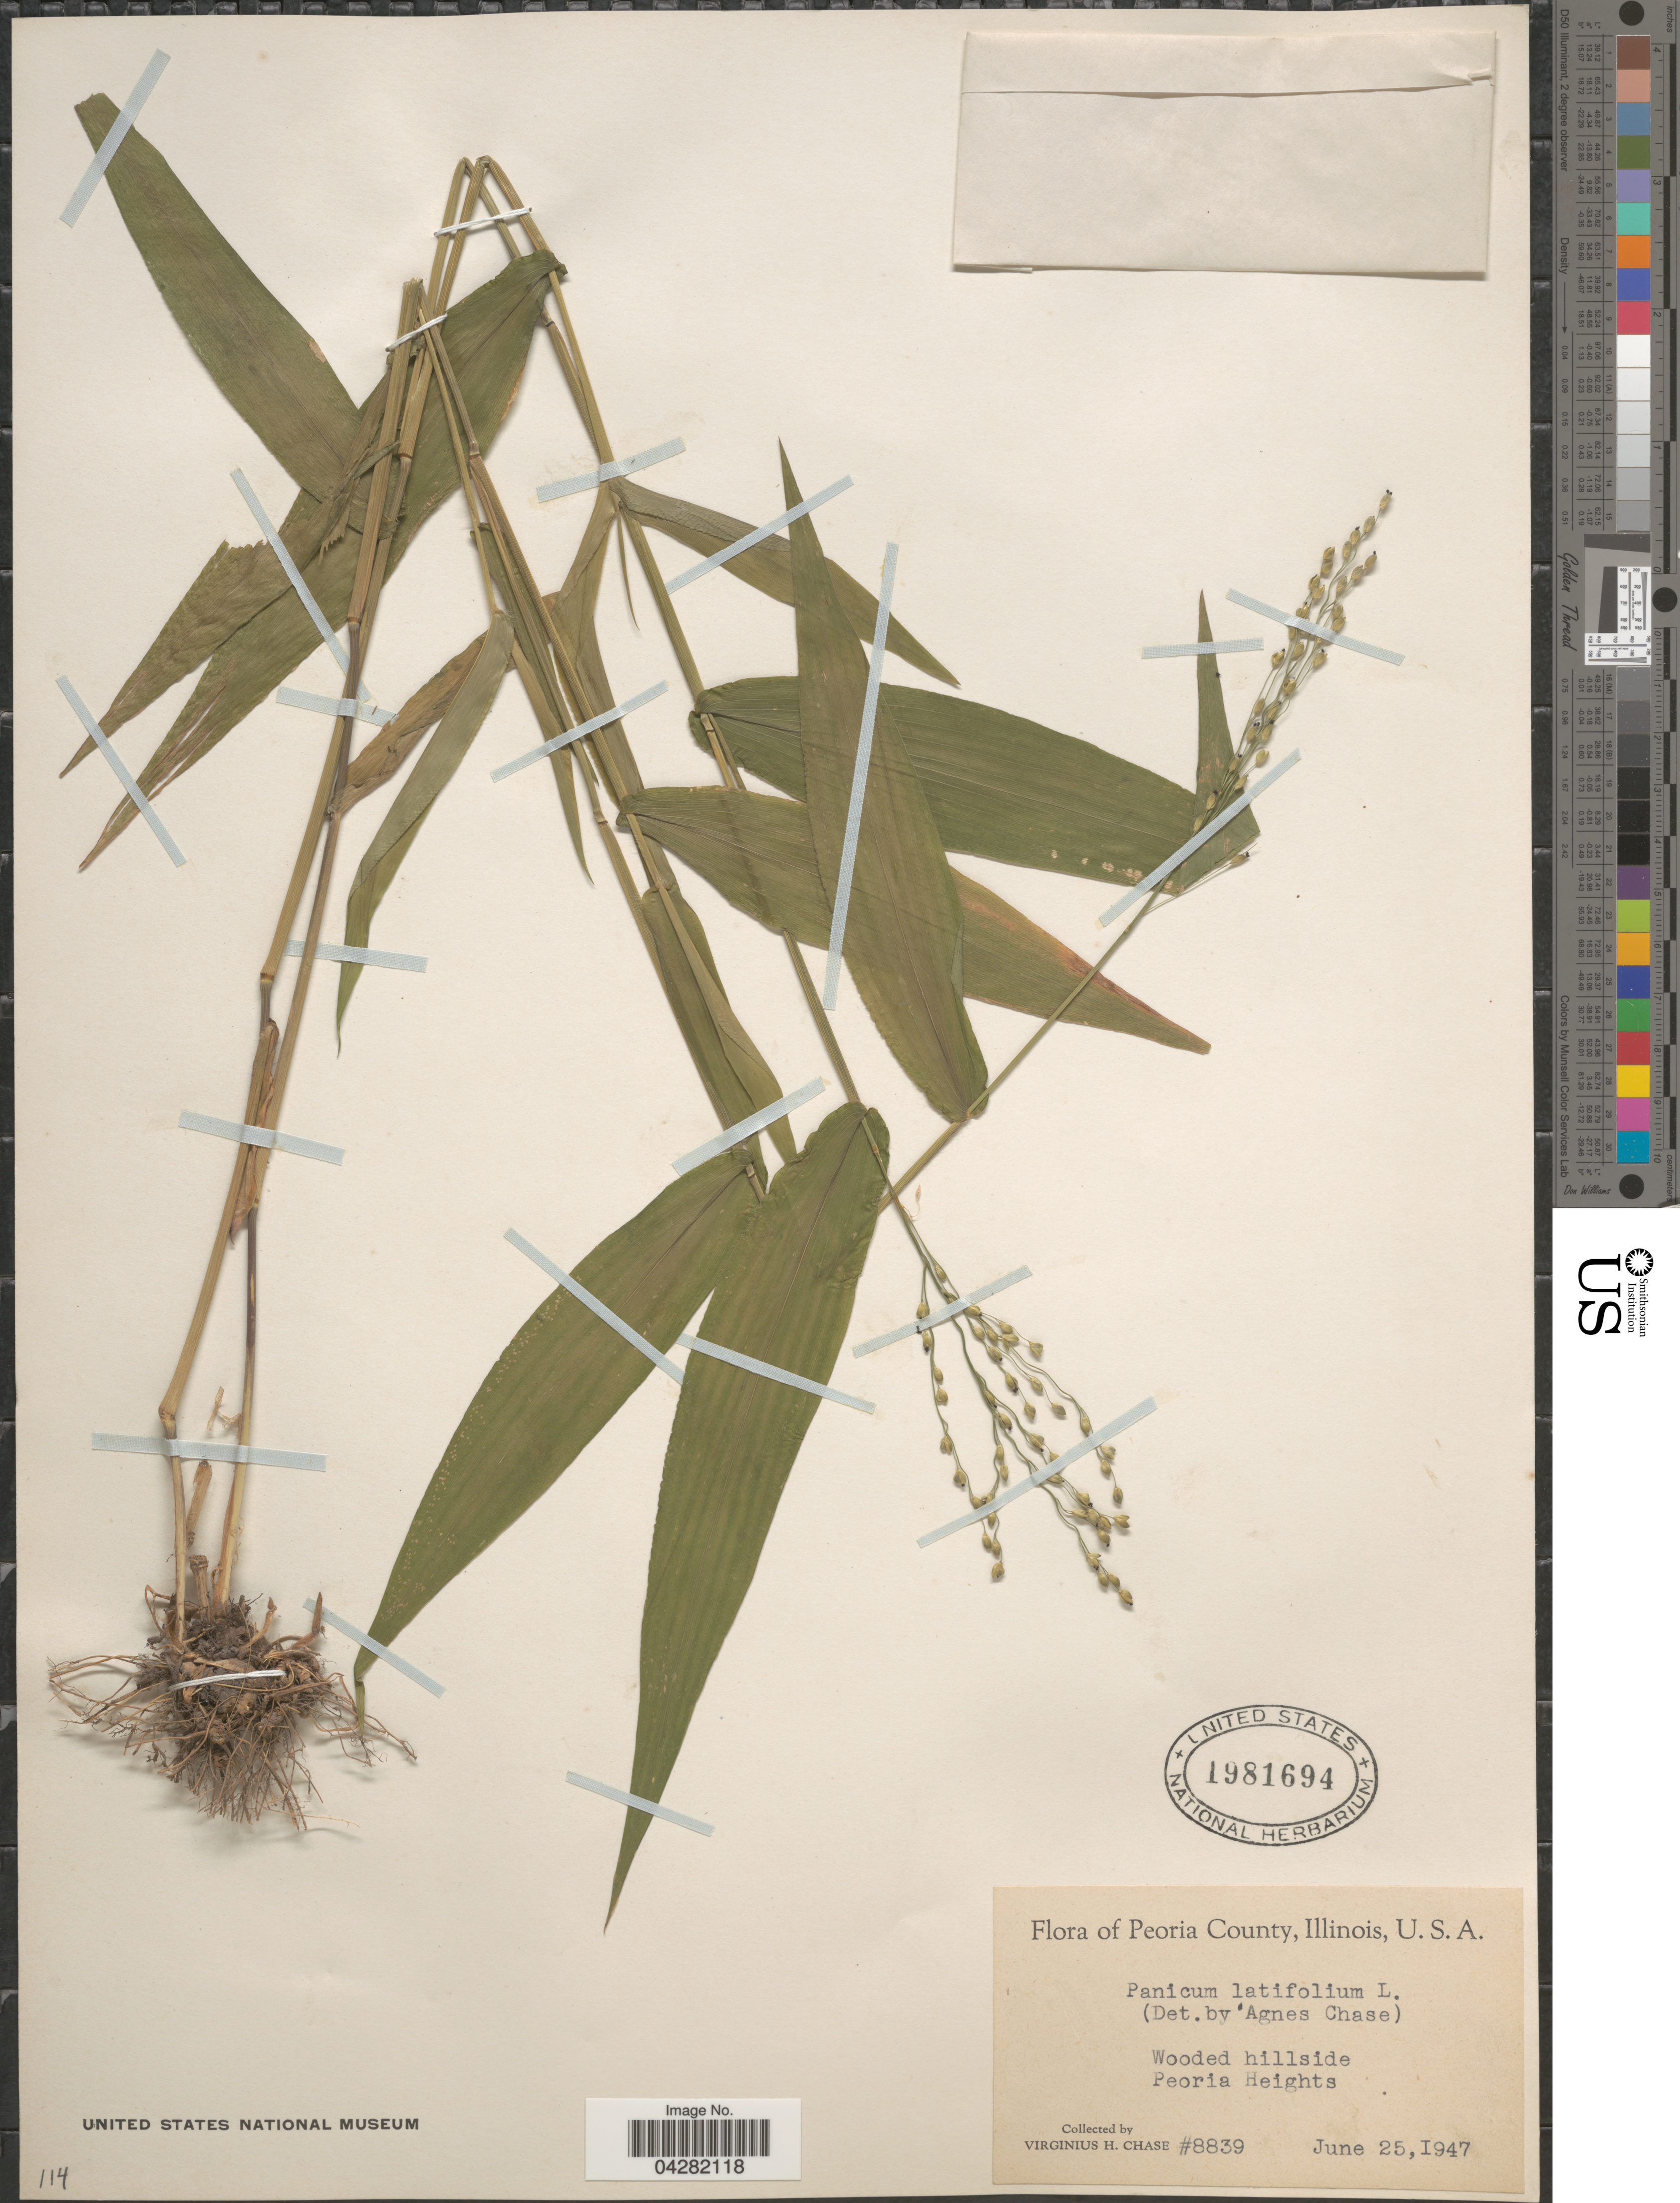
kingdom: Plantae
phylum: Tracheophyta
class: Liliopsida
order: Poales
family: Poaceae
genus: Dichanthelium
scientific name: Dichanthelium latifolium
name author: (L.) Harvill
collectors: V. H. Chase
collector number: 8839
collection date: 1947-06-25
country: United States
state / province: Illinois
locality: Peoria County. Peoria Heights.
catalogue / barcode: US 1981694